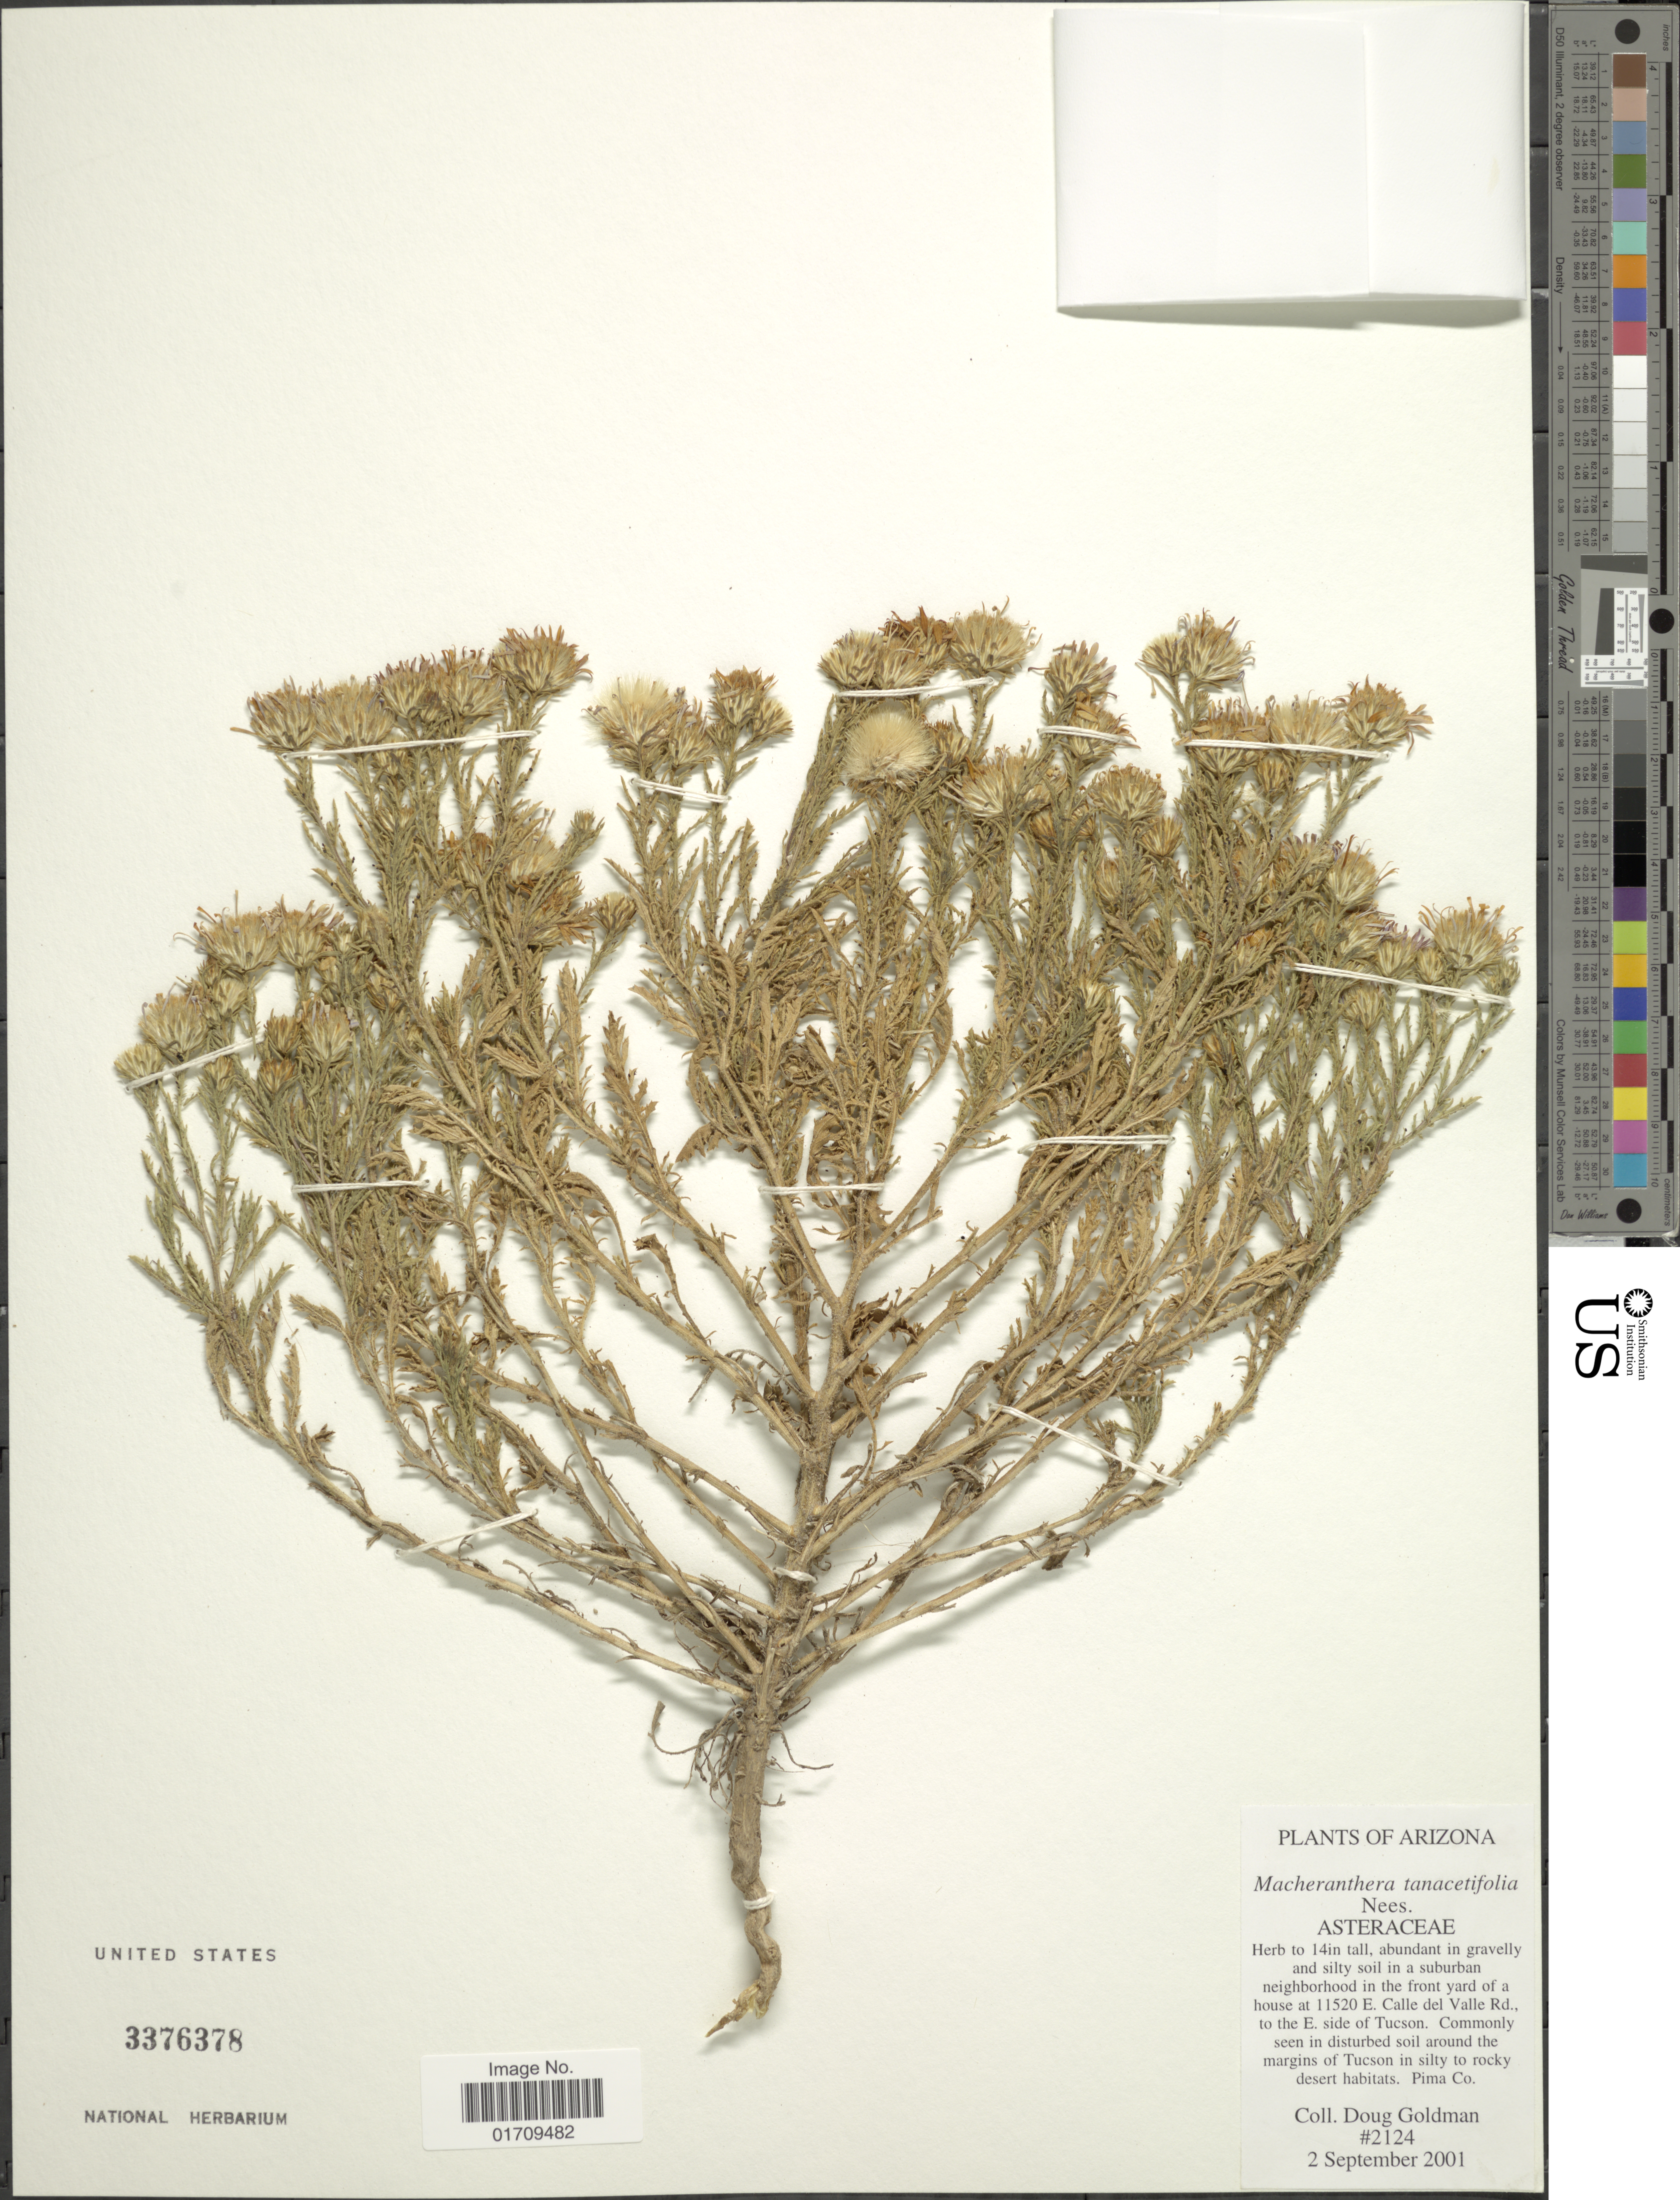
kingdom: Plantae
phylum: Tracheophyta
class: Magnoliopsida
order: Asterales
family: Asteraceae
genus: Machaeranthera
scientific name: Machaeranthera tanacetifolia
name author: (Kunth) Nees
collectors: D. Goldman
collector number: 2124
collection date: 2001-09-02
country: United States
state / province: Arizona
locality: Calle del Valle Rd., on the E side of Tucson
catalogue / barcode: US 3376378